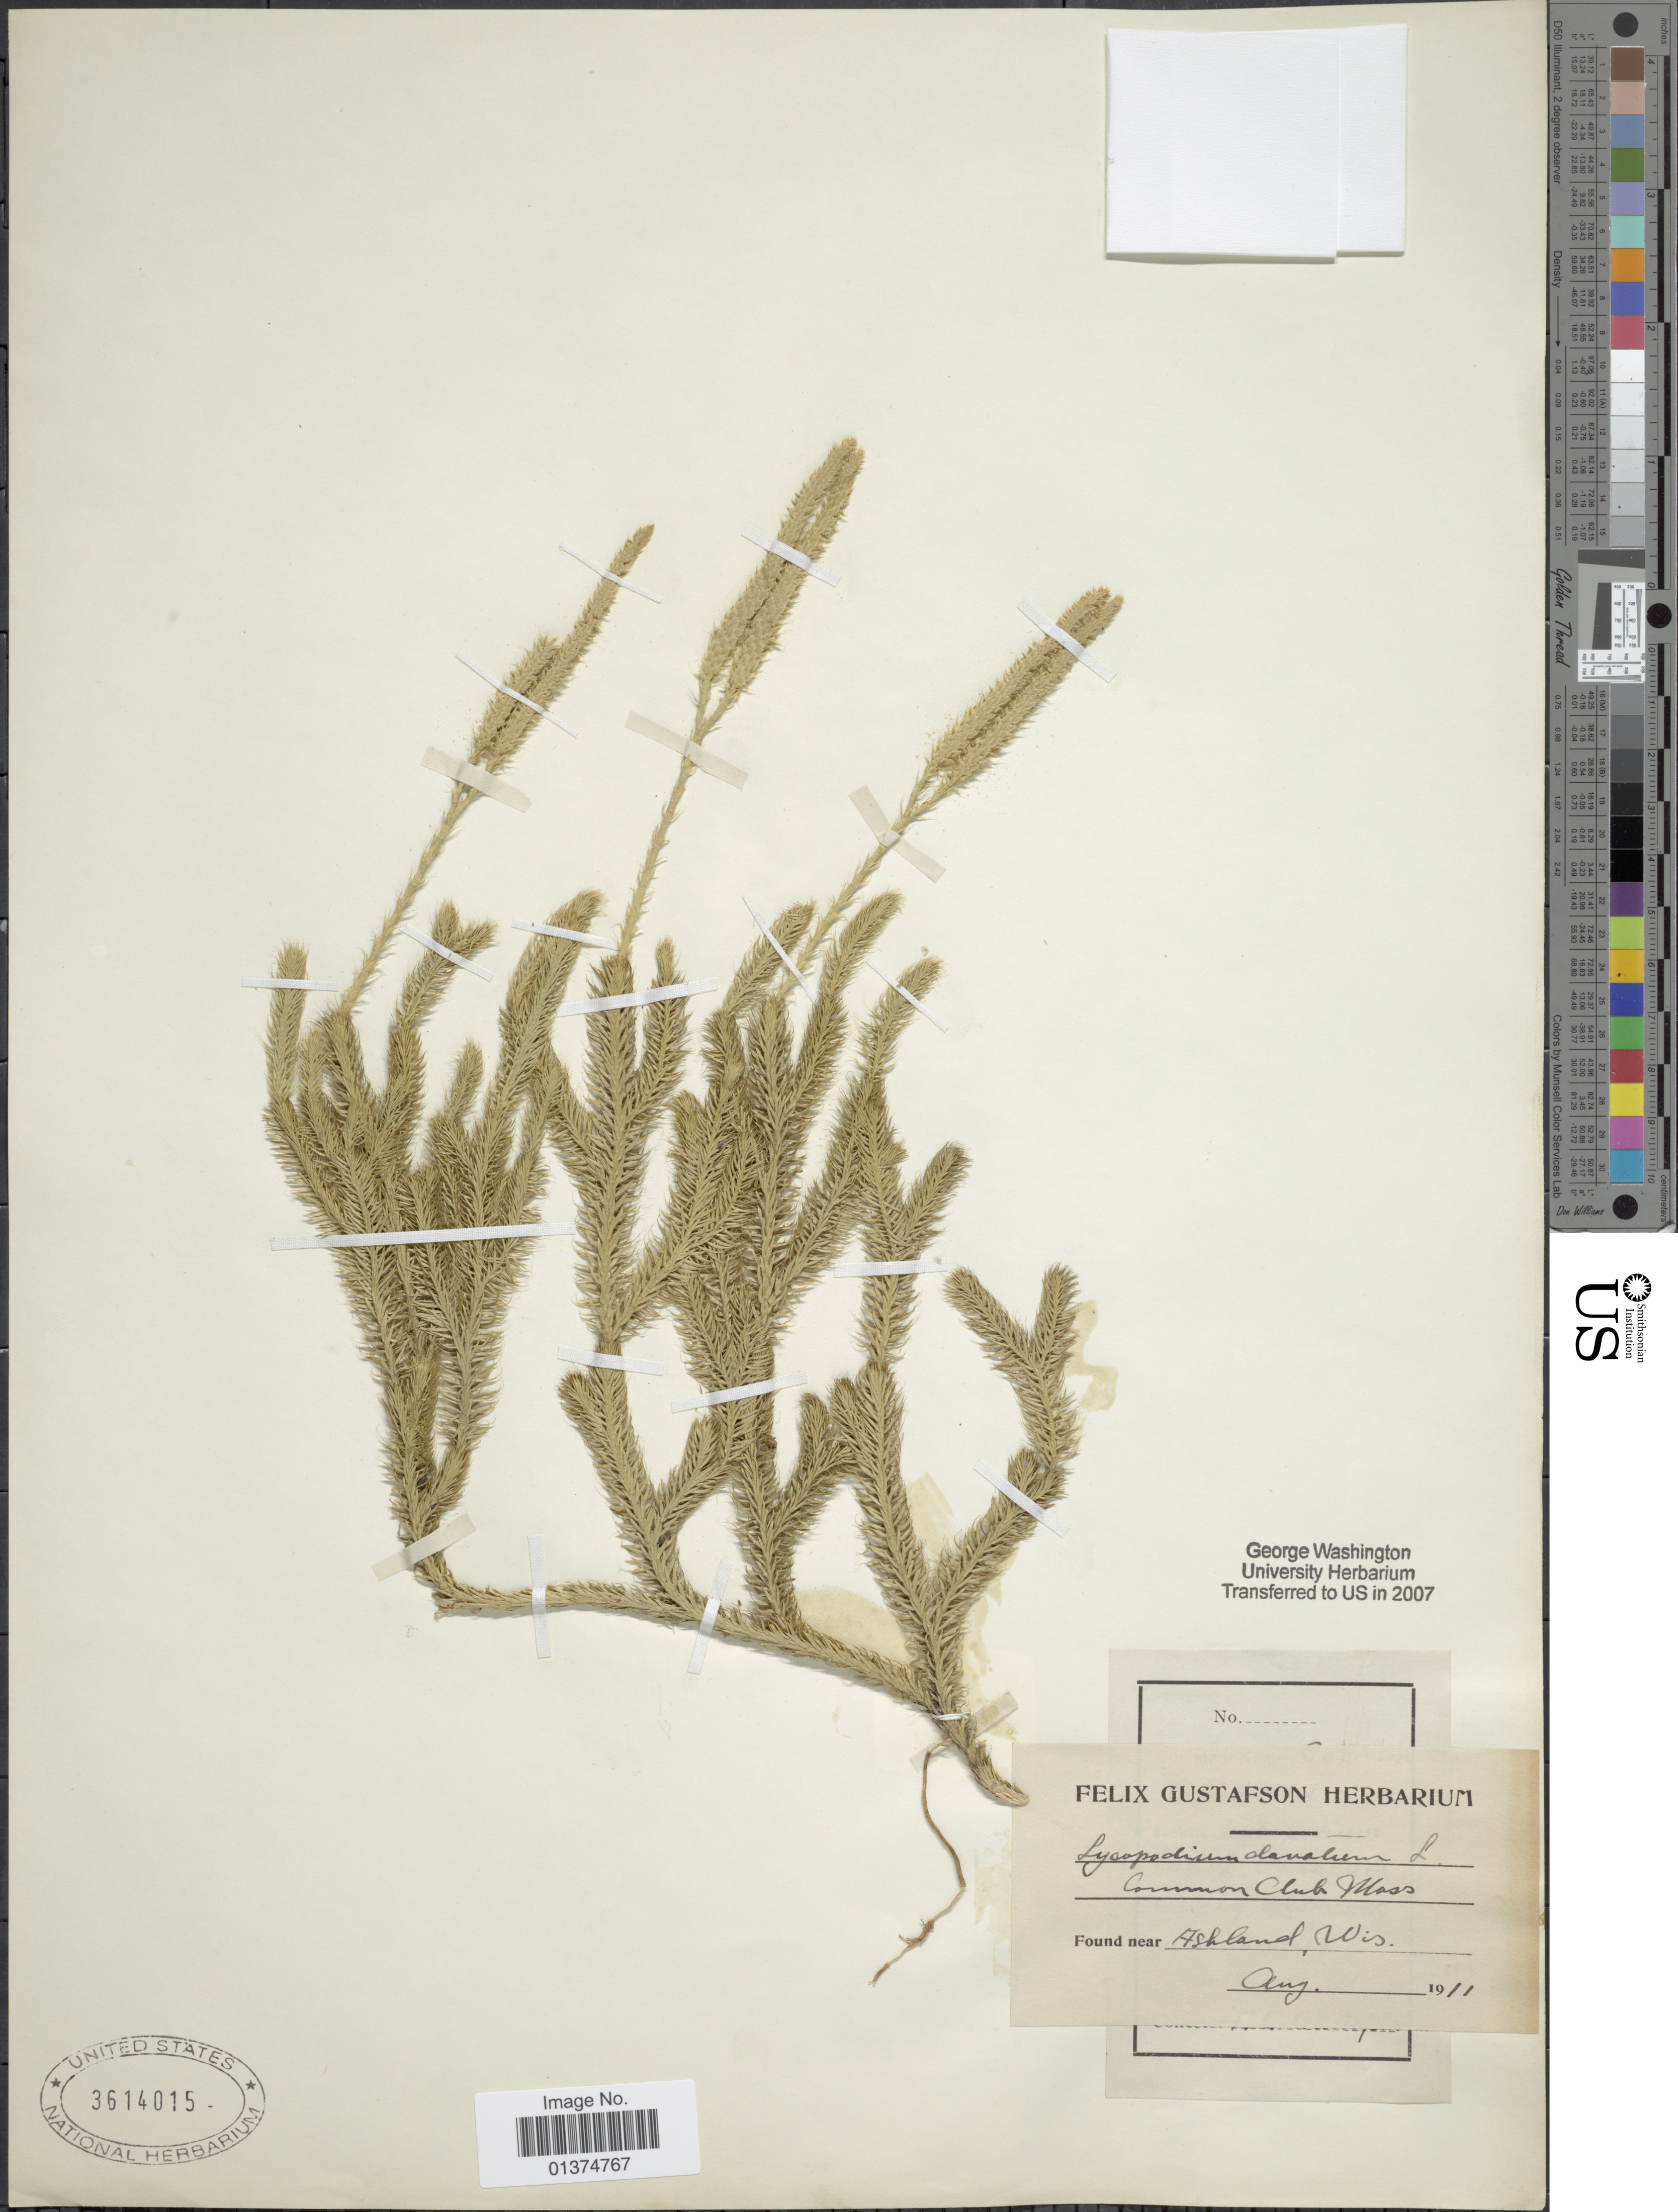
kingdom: Plantae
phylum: Tracheophyta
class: Lycopodiopsida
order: Lycopodiales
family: Lycopodiaceae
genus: Lycopodium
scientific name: Lycopodium clavatum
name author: L.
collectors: ex herb. Felix Gustafson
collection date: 1911-08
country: United States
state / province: Wisconsin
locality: Askland